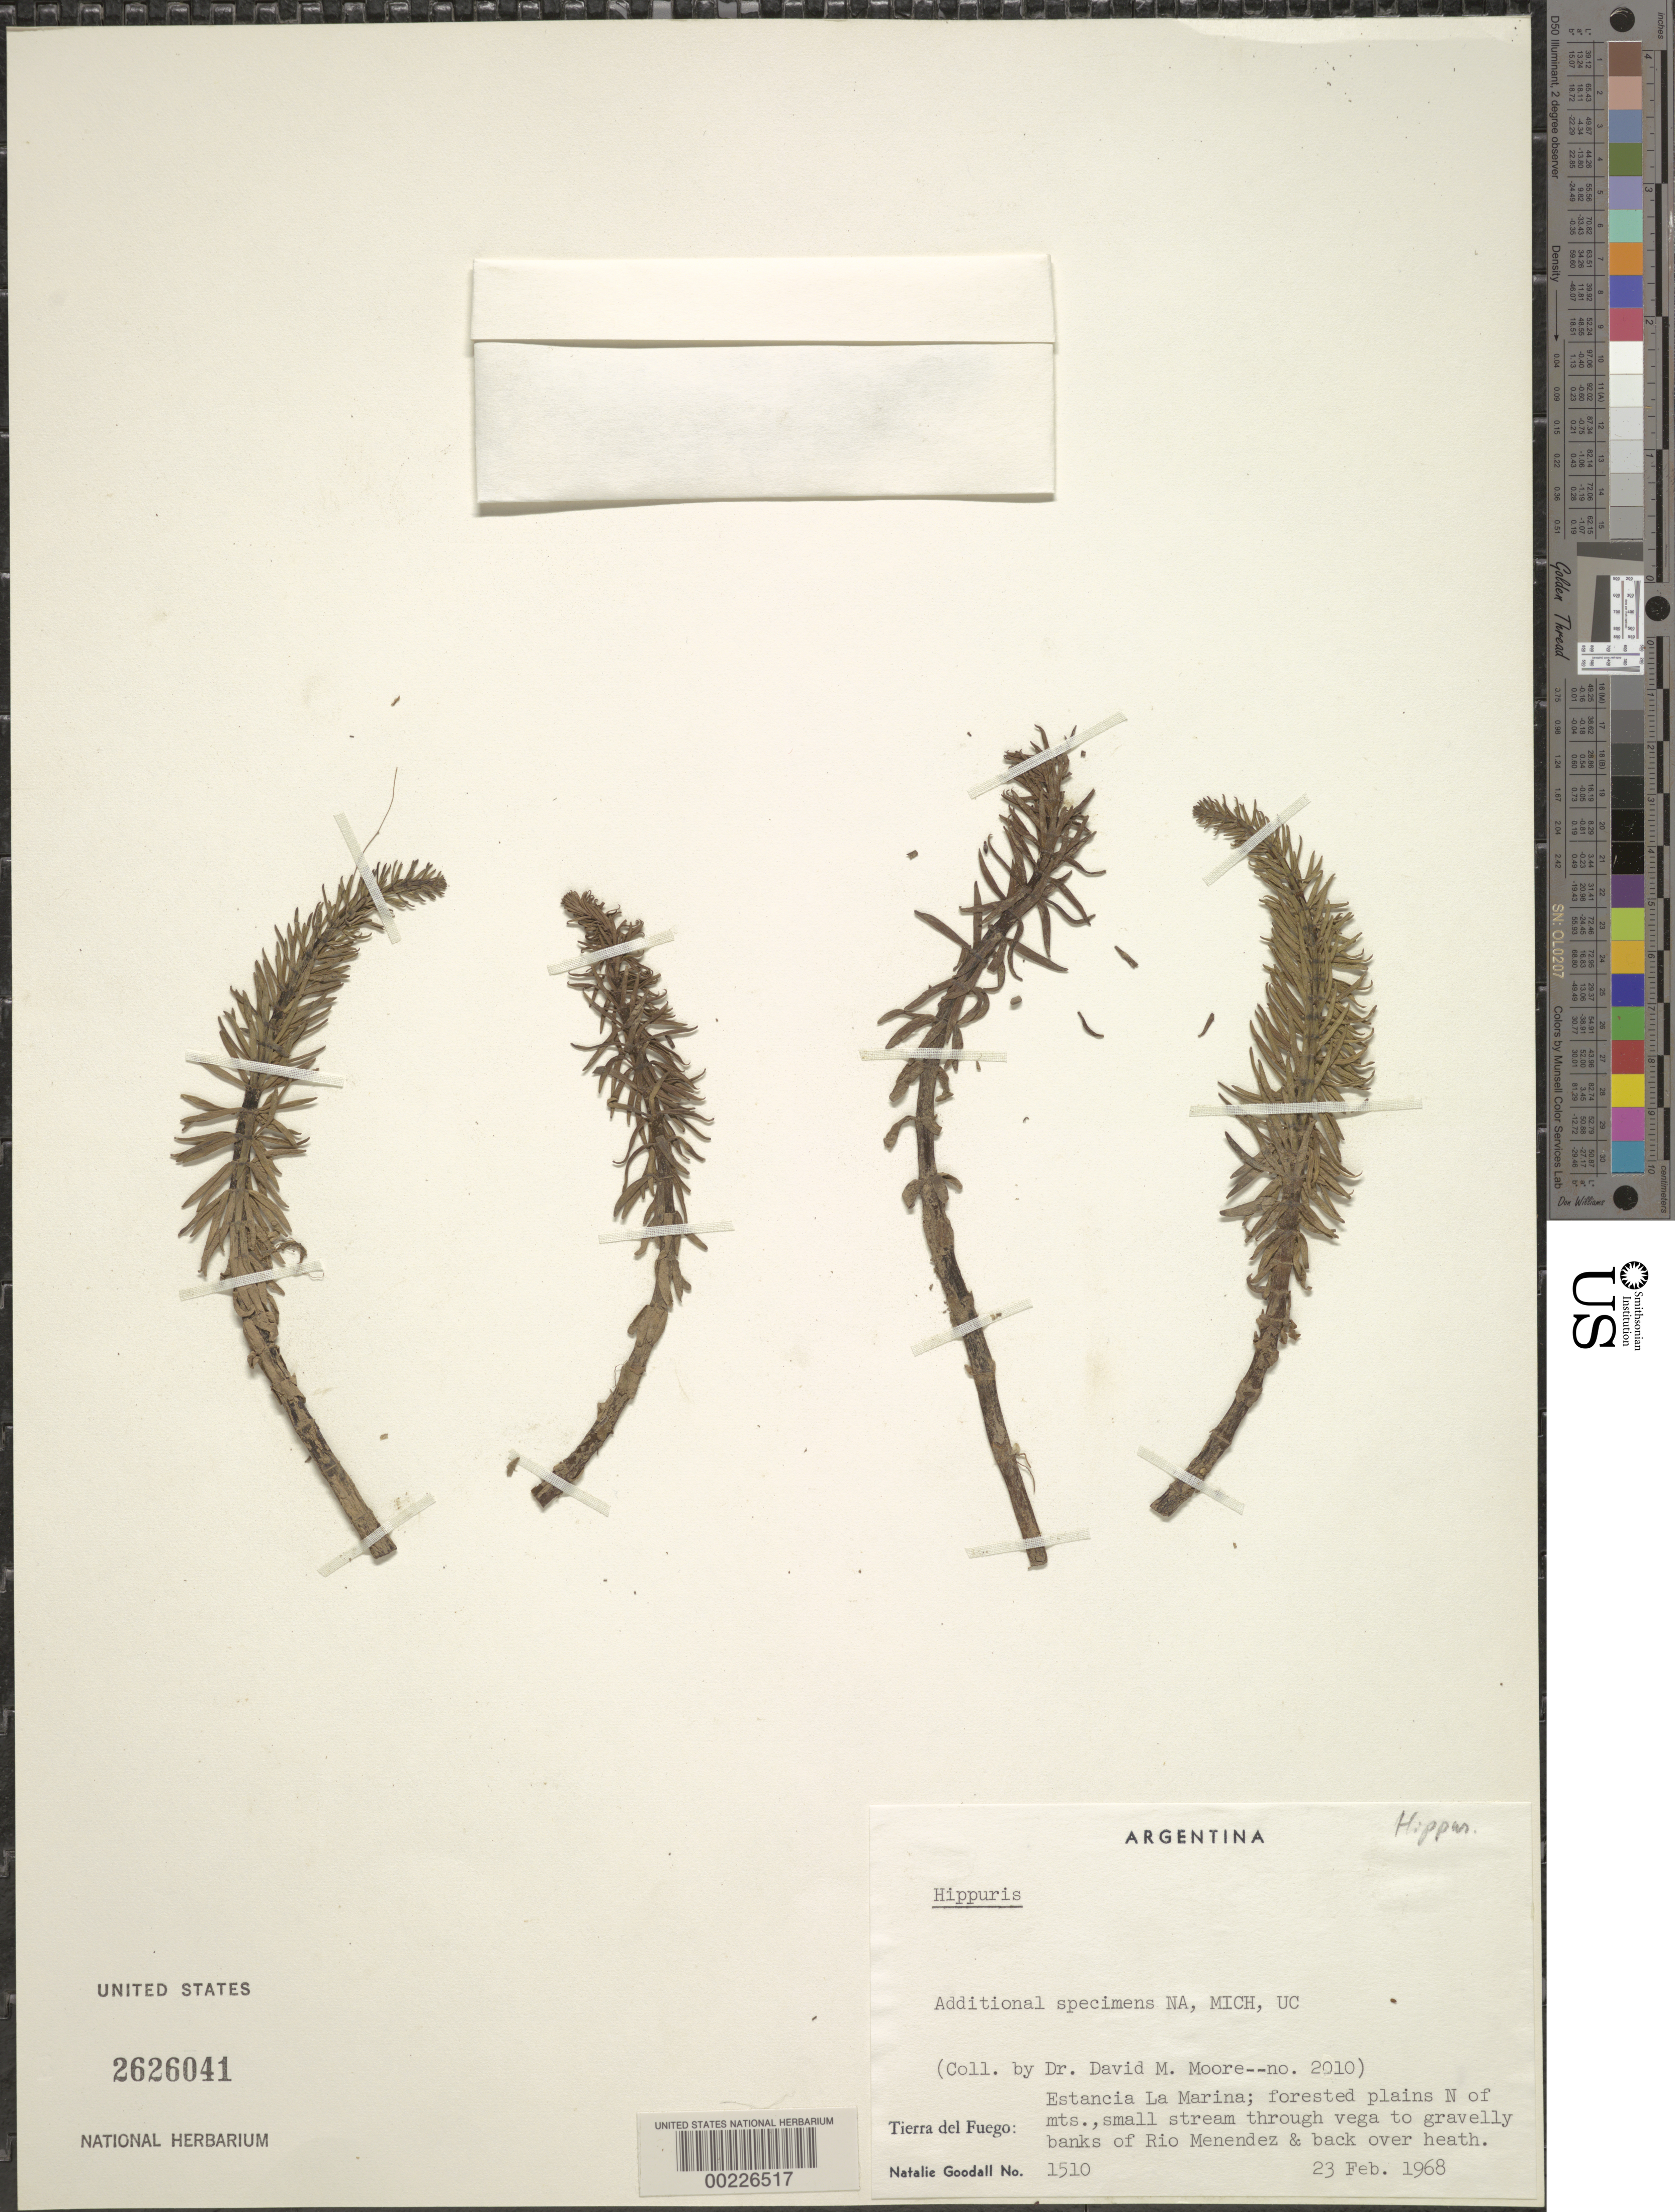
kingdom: Plantae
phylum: Tracheophyta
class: Magnoliopsida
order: Lamiales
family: Plantaginaceae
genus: Hippuris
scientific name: Hippuris vulgaris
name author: L.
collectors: D. Moore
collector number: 1510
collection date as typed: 23 Feb 1968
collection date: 1968-02-23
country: Argentina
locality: Estancia la Marina; forested plains N of mountains; small stream through Vega to gravelly banks of Rio Menendez & back over heat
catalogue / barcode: US 2626041